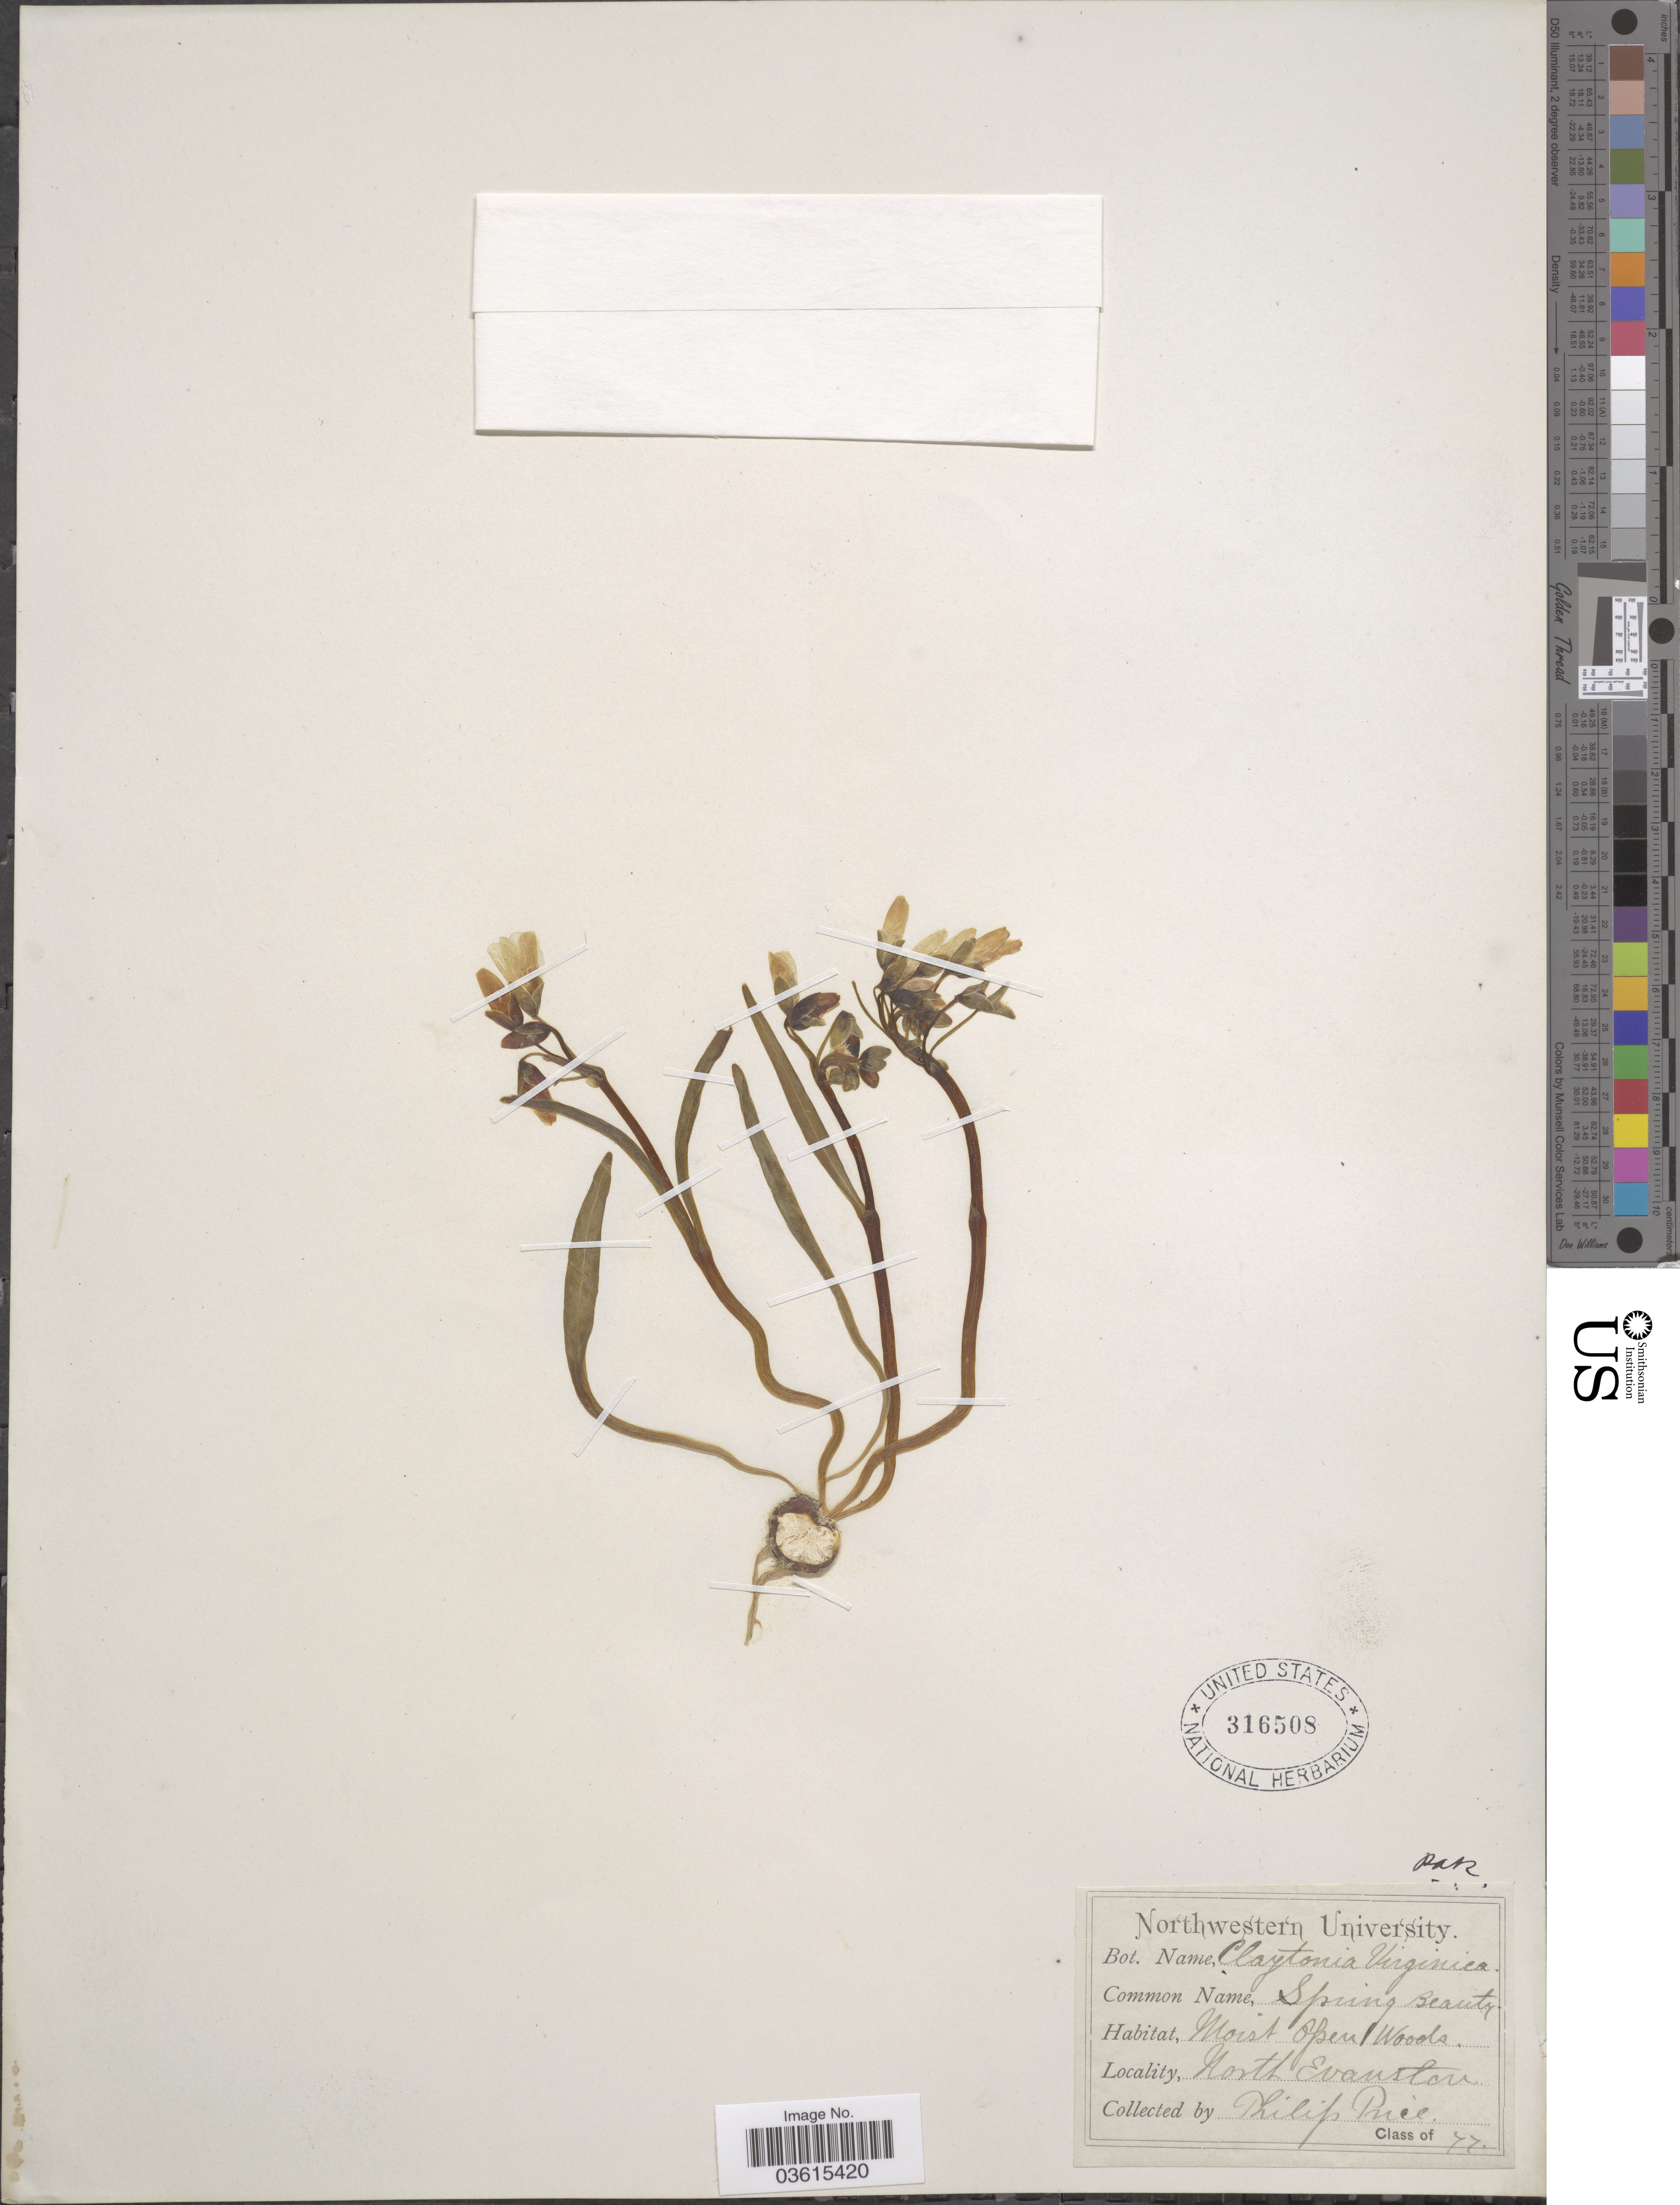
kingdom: Plantae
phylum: Tracheophyta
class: Magnoliopsida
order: Caryophyllales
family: Montiaceae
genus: Claytonia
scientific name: Claytonia virginica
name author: L.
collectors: P. Price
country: United States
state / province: Illinois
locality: North Evanston.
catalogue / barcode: US 316508